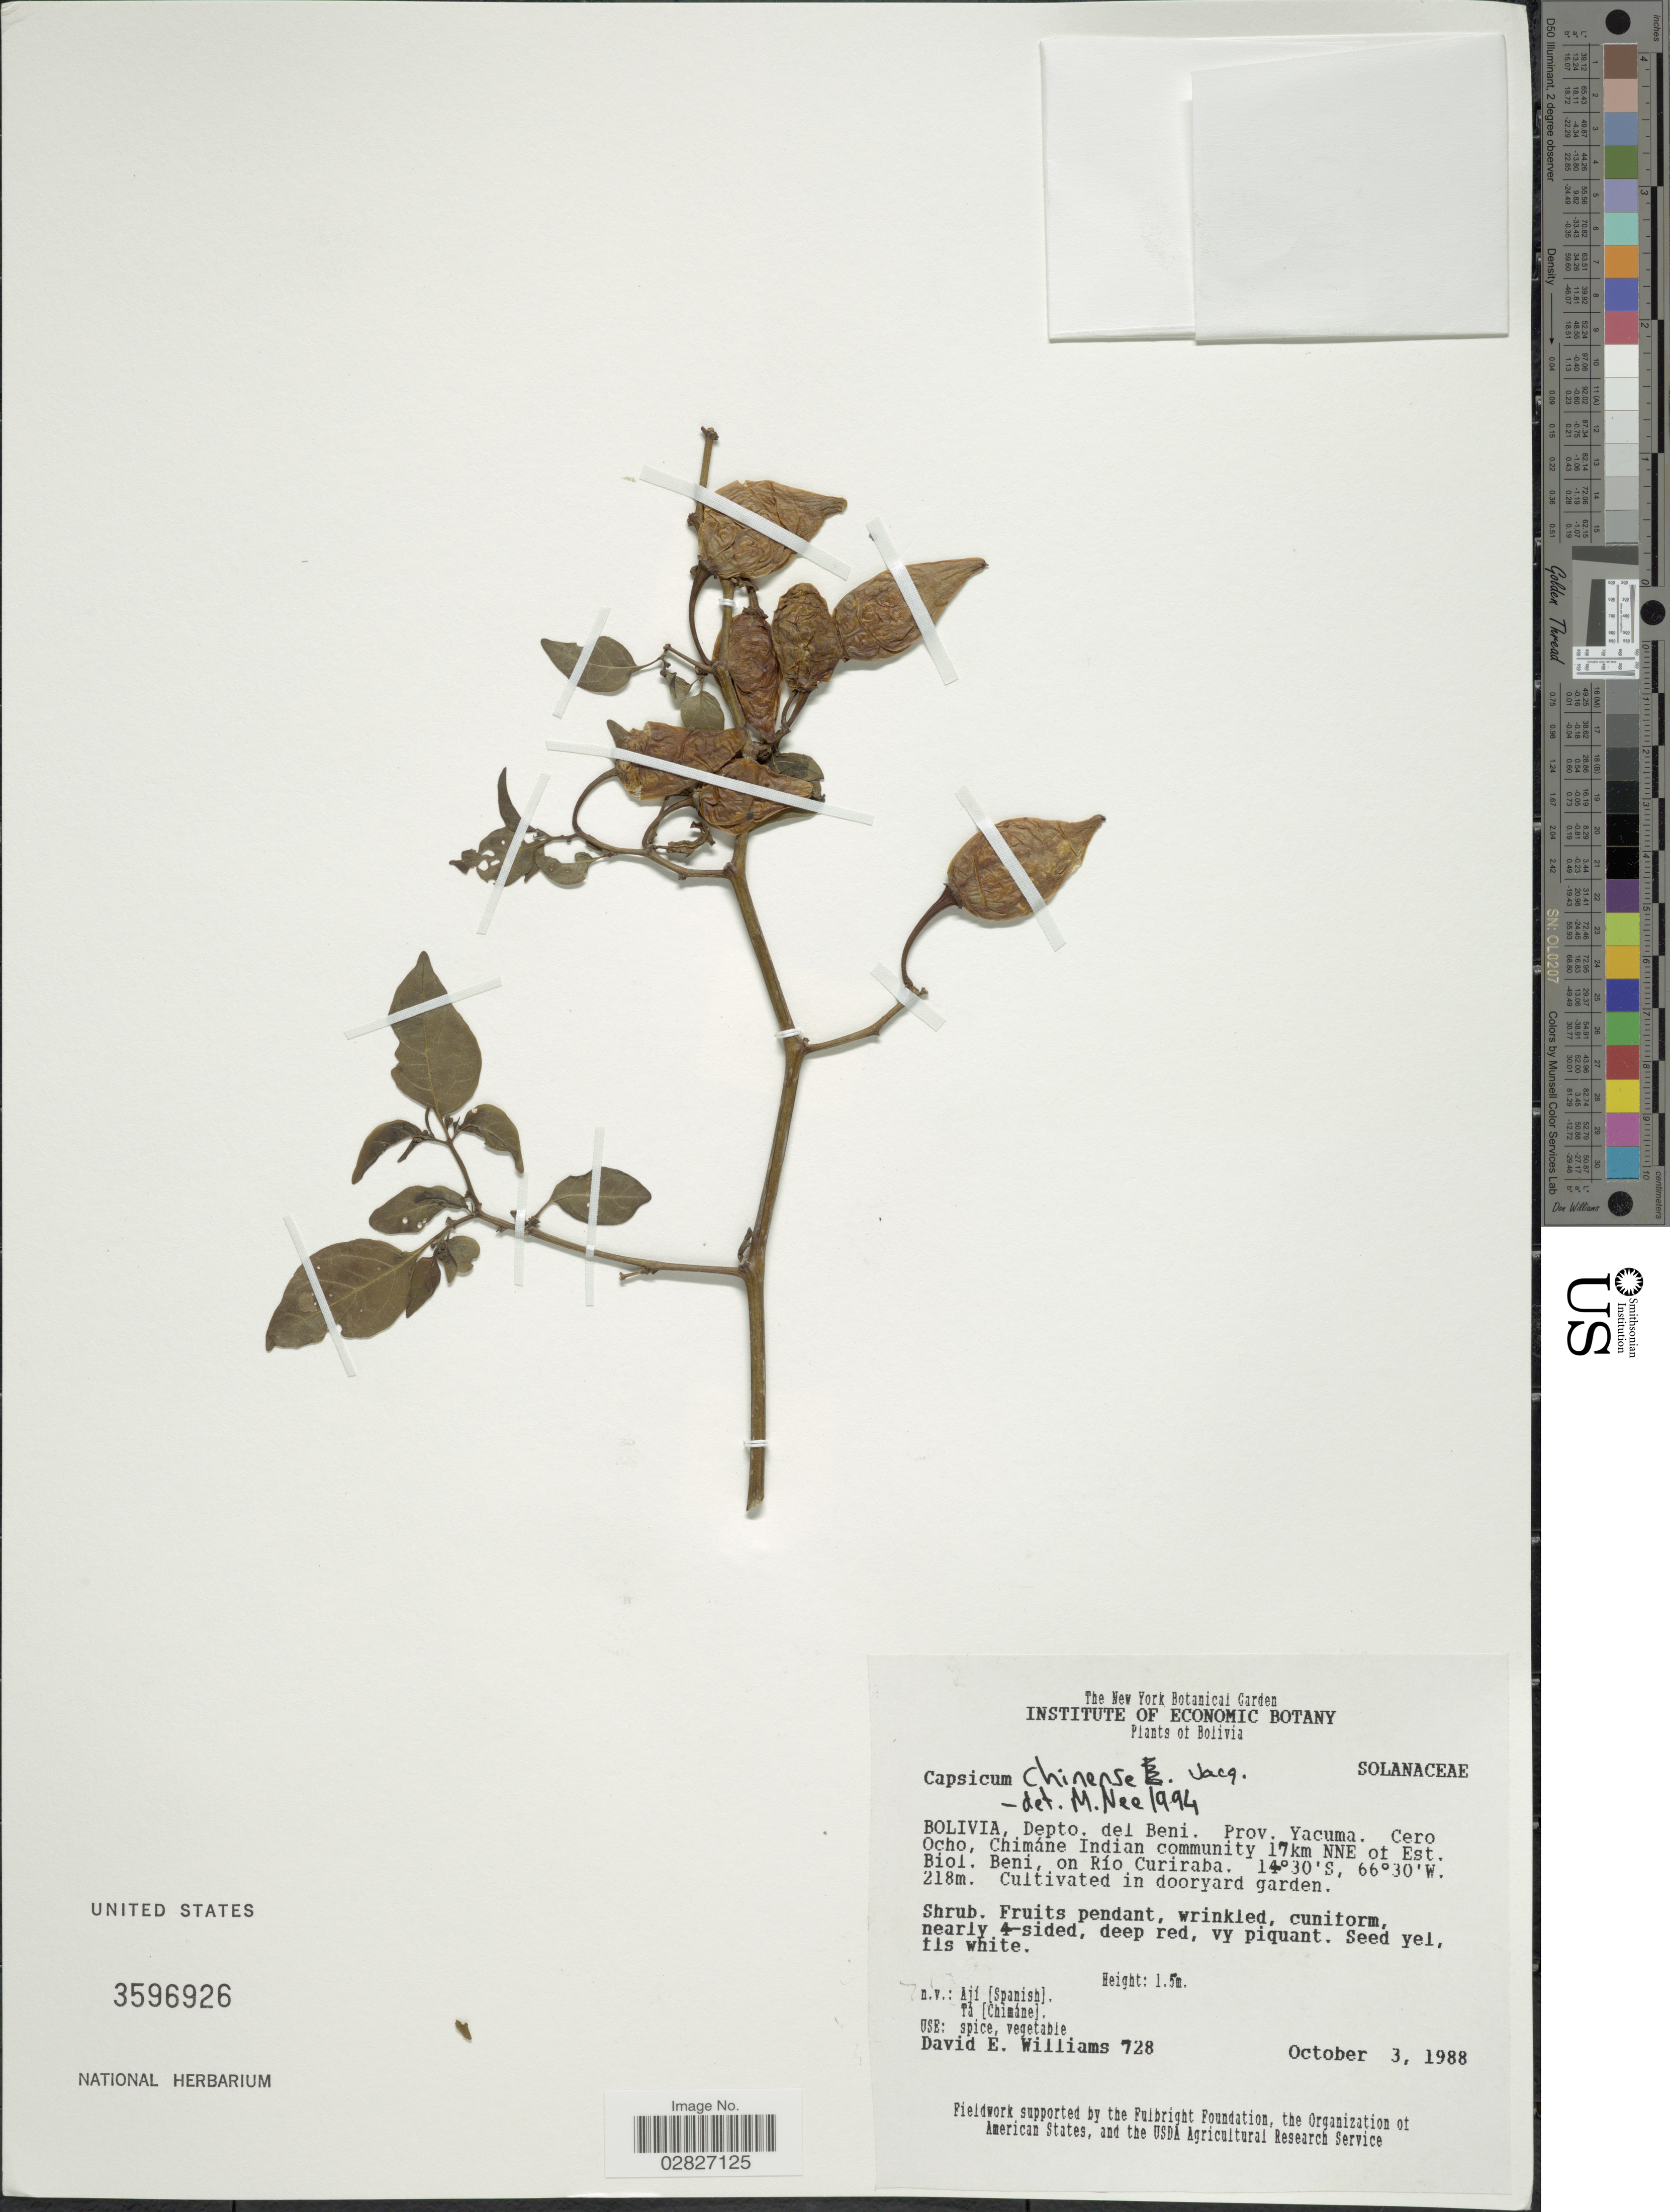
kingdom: Plantae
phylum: Tracheophyta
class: Magnoliopsida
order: Solanales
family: Solanaceae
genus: Capsicum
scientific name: Capsicum chinense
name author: Jacq.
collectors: D. E. Williams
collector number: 728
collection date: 1988-10-03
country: Bolivia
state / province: Beni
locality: Depto. del Beni, Prov. Yacuma, Cero Ocho, Chimáne Indian community 17 km NNE of Est. Biol. Beni, on Río Curiraba, Cultivated in dooryard garden.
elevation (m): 218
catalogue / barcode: US 3596926